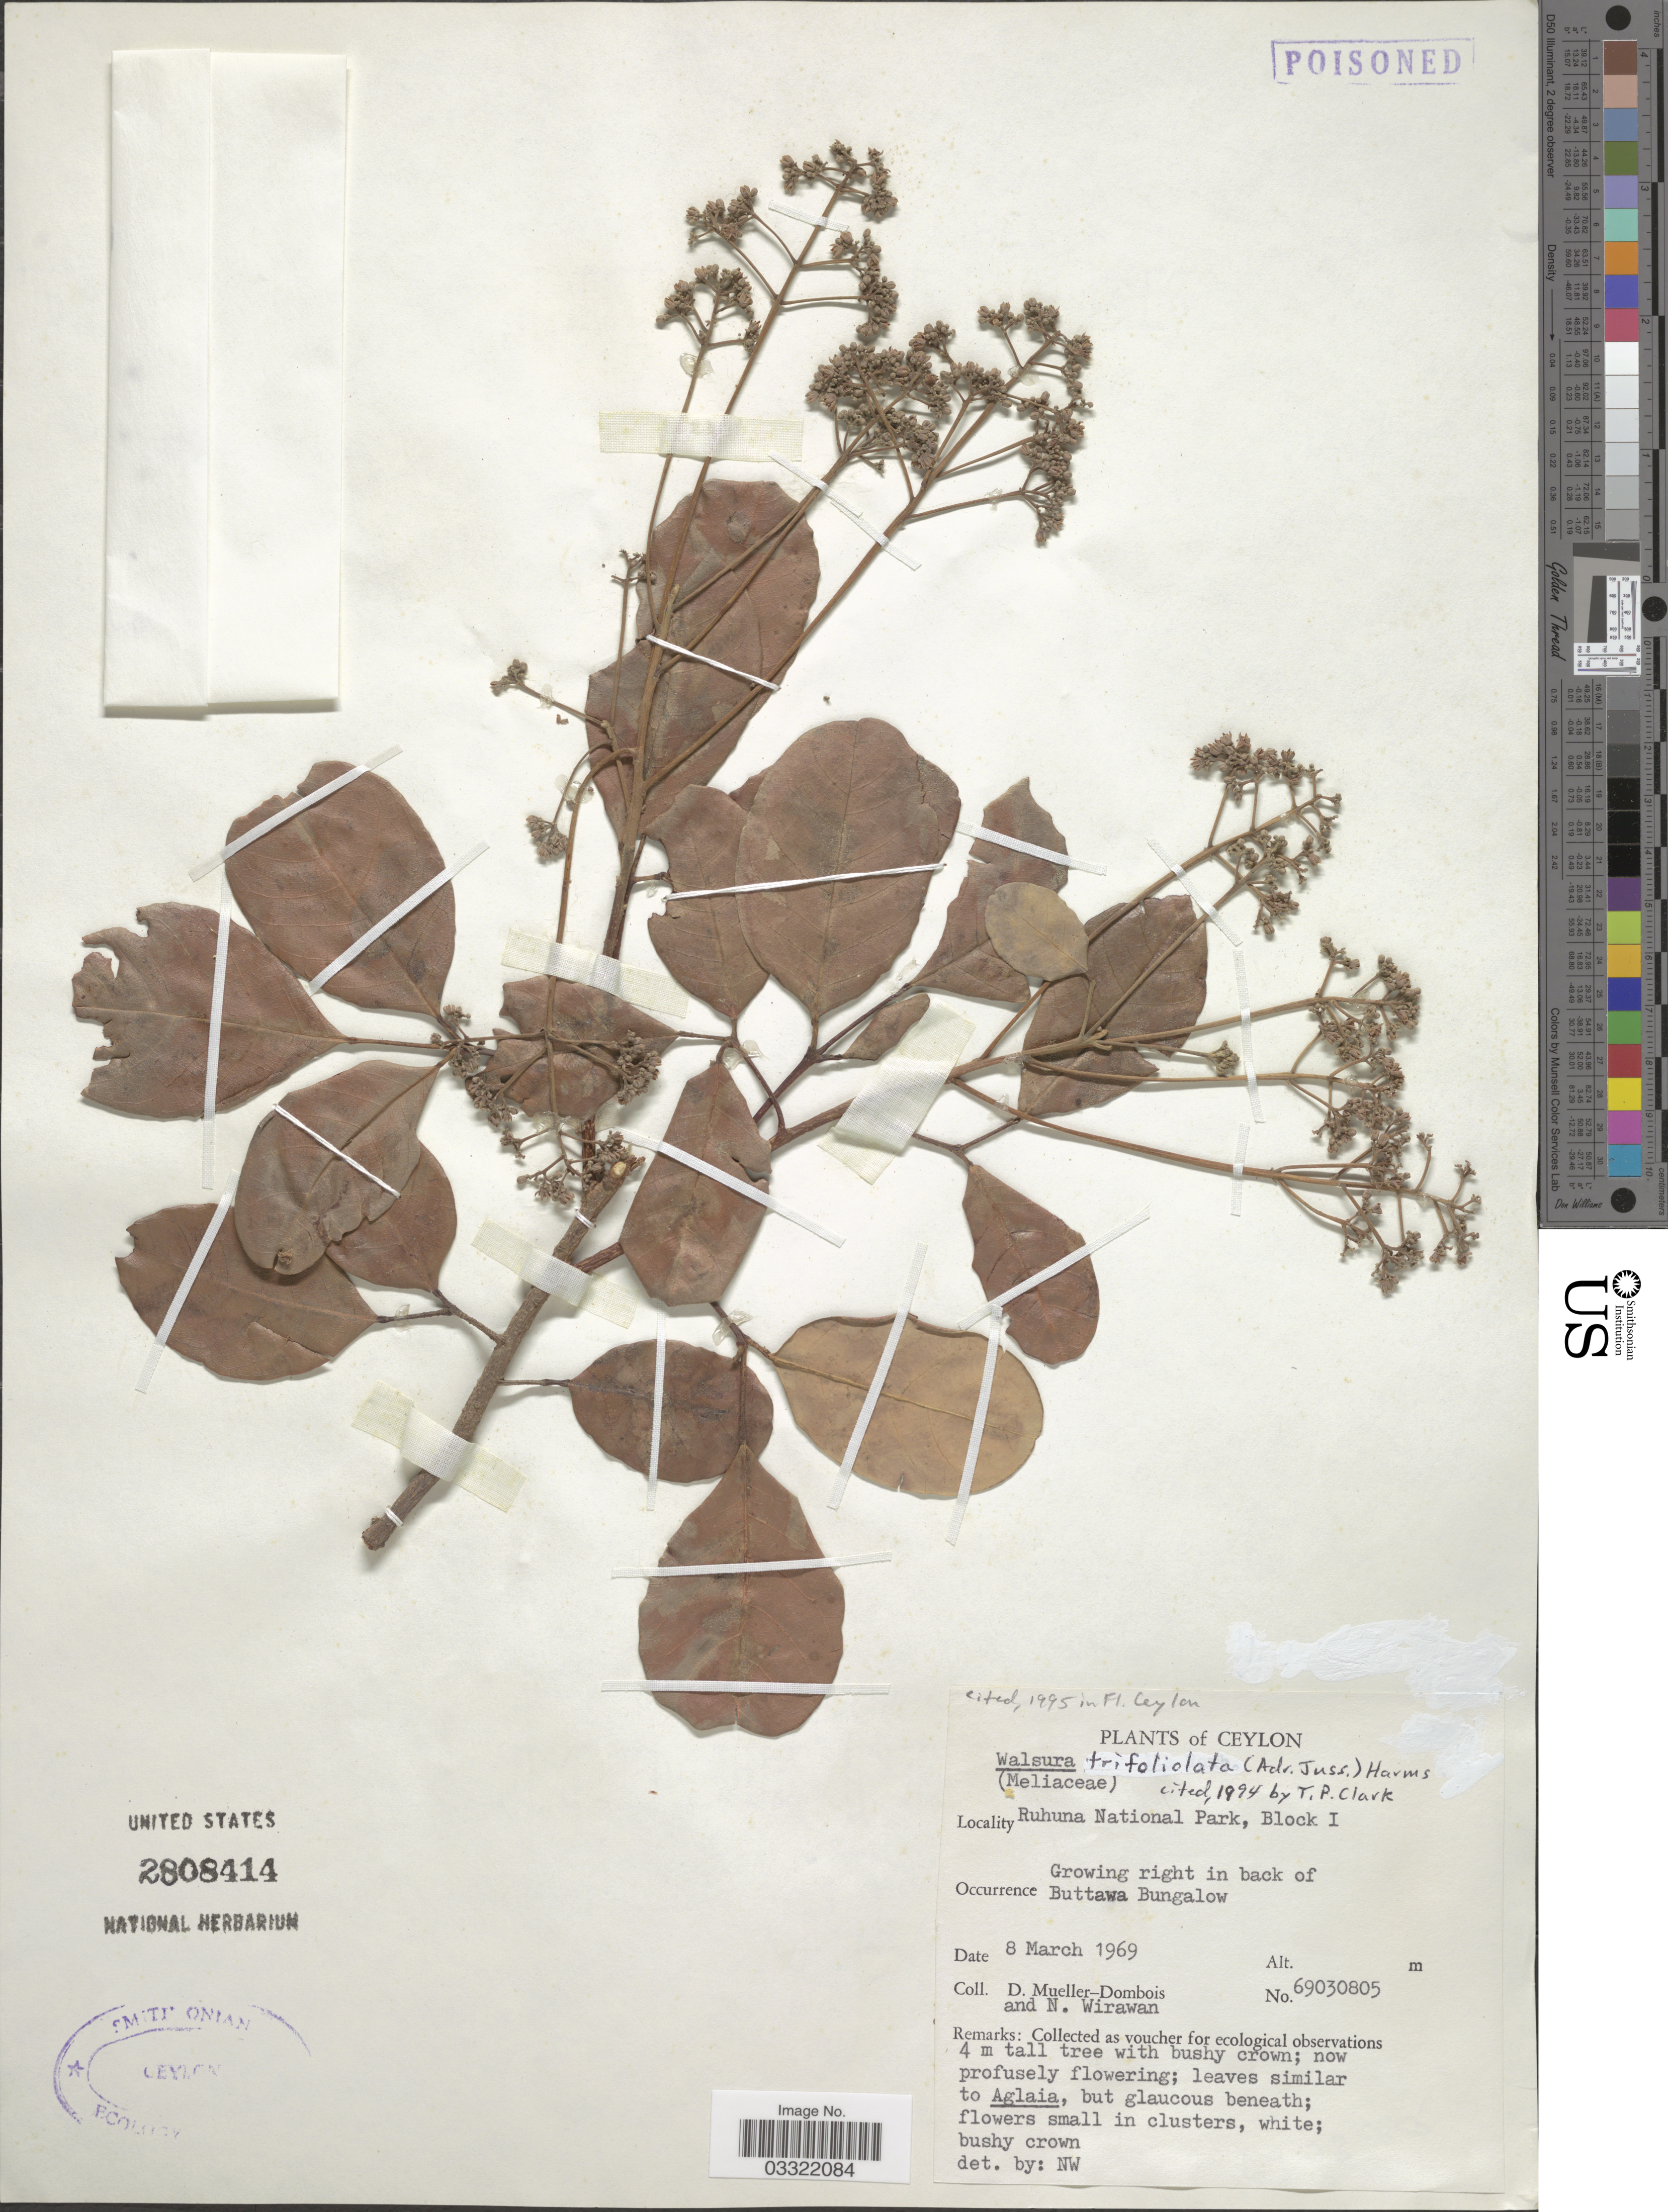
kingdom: Plantae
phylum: Tracheophyta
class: Magnoliopsida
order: Sapindales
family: Meliaceae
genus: Walsura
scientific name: Walsura trifoliolata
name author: (A. Juss.) Harms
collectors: D. Mueller-Dombois & N. Wirawan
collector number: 69030805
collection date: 1969-03-08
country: Sri Lanka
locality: Ceylon, Ruhuna National Park, Block I. In back of Buttawa Bungalow.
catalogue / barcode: US 2808414